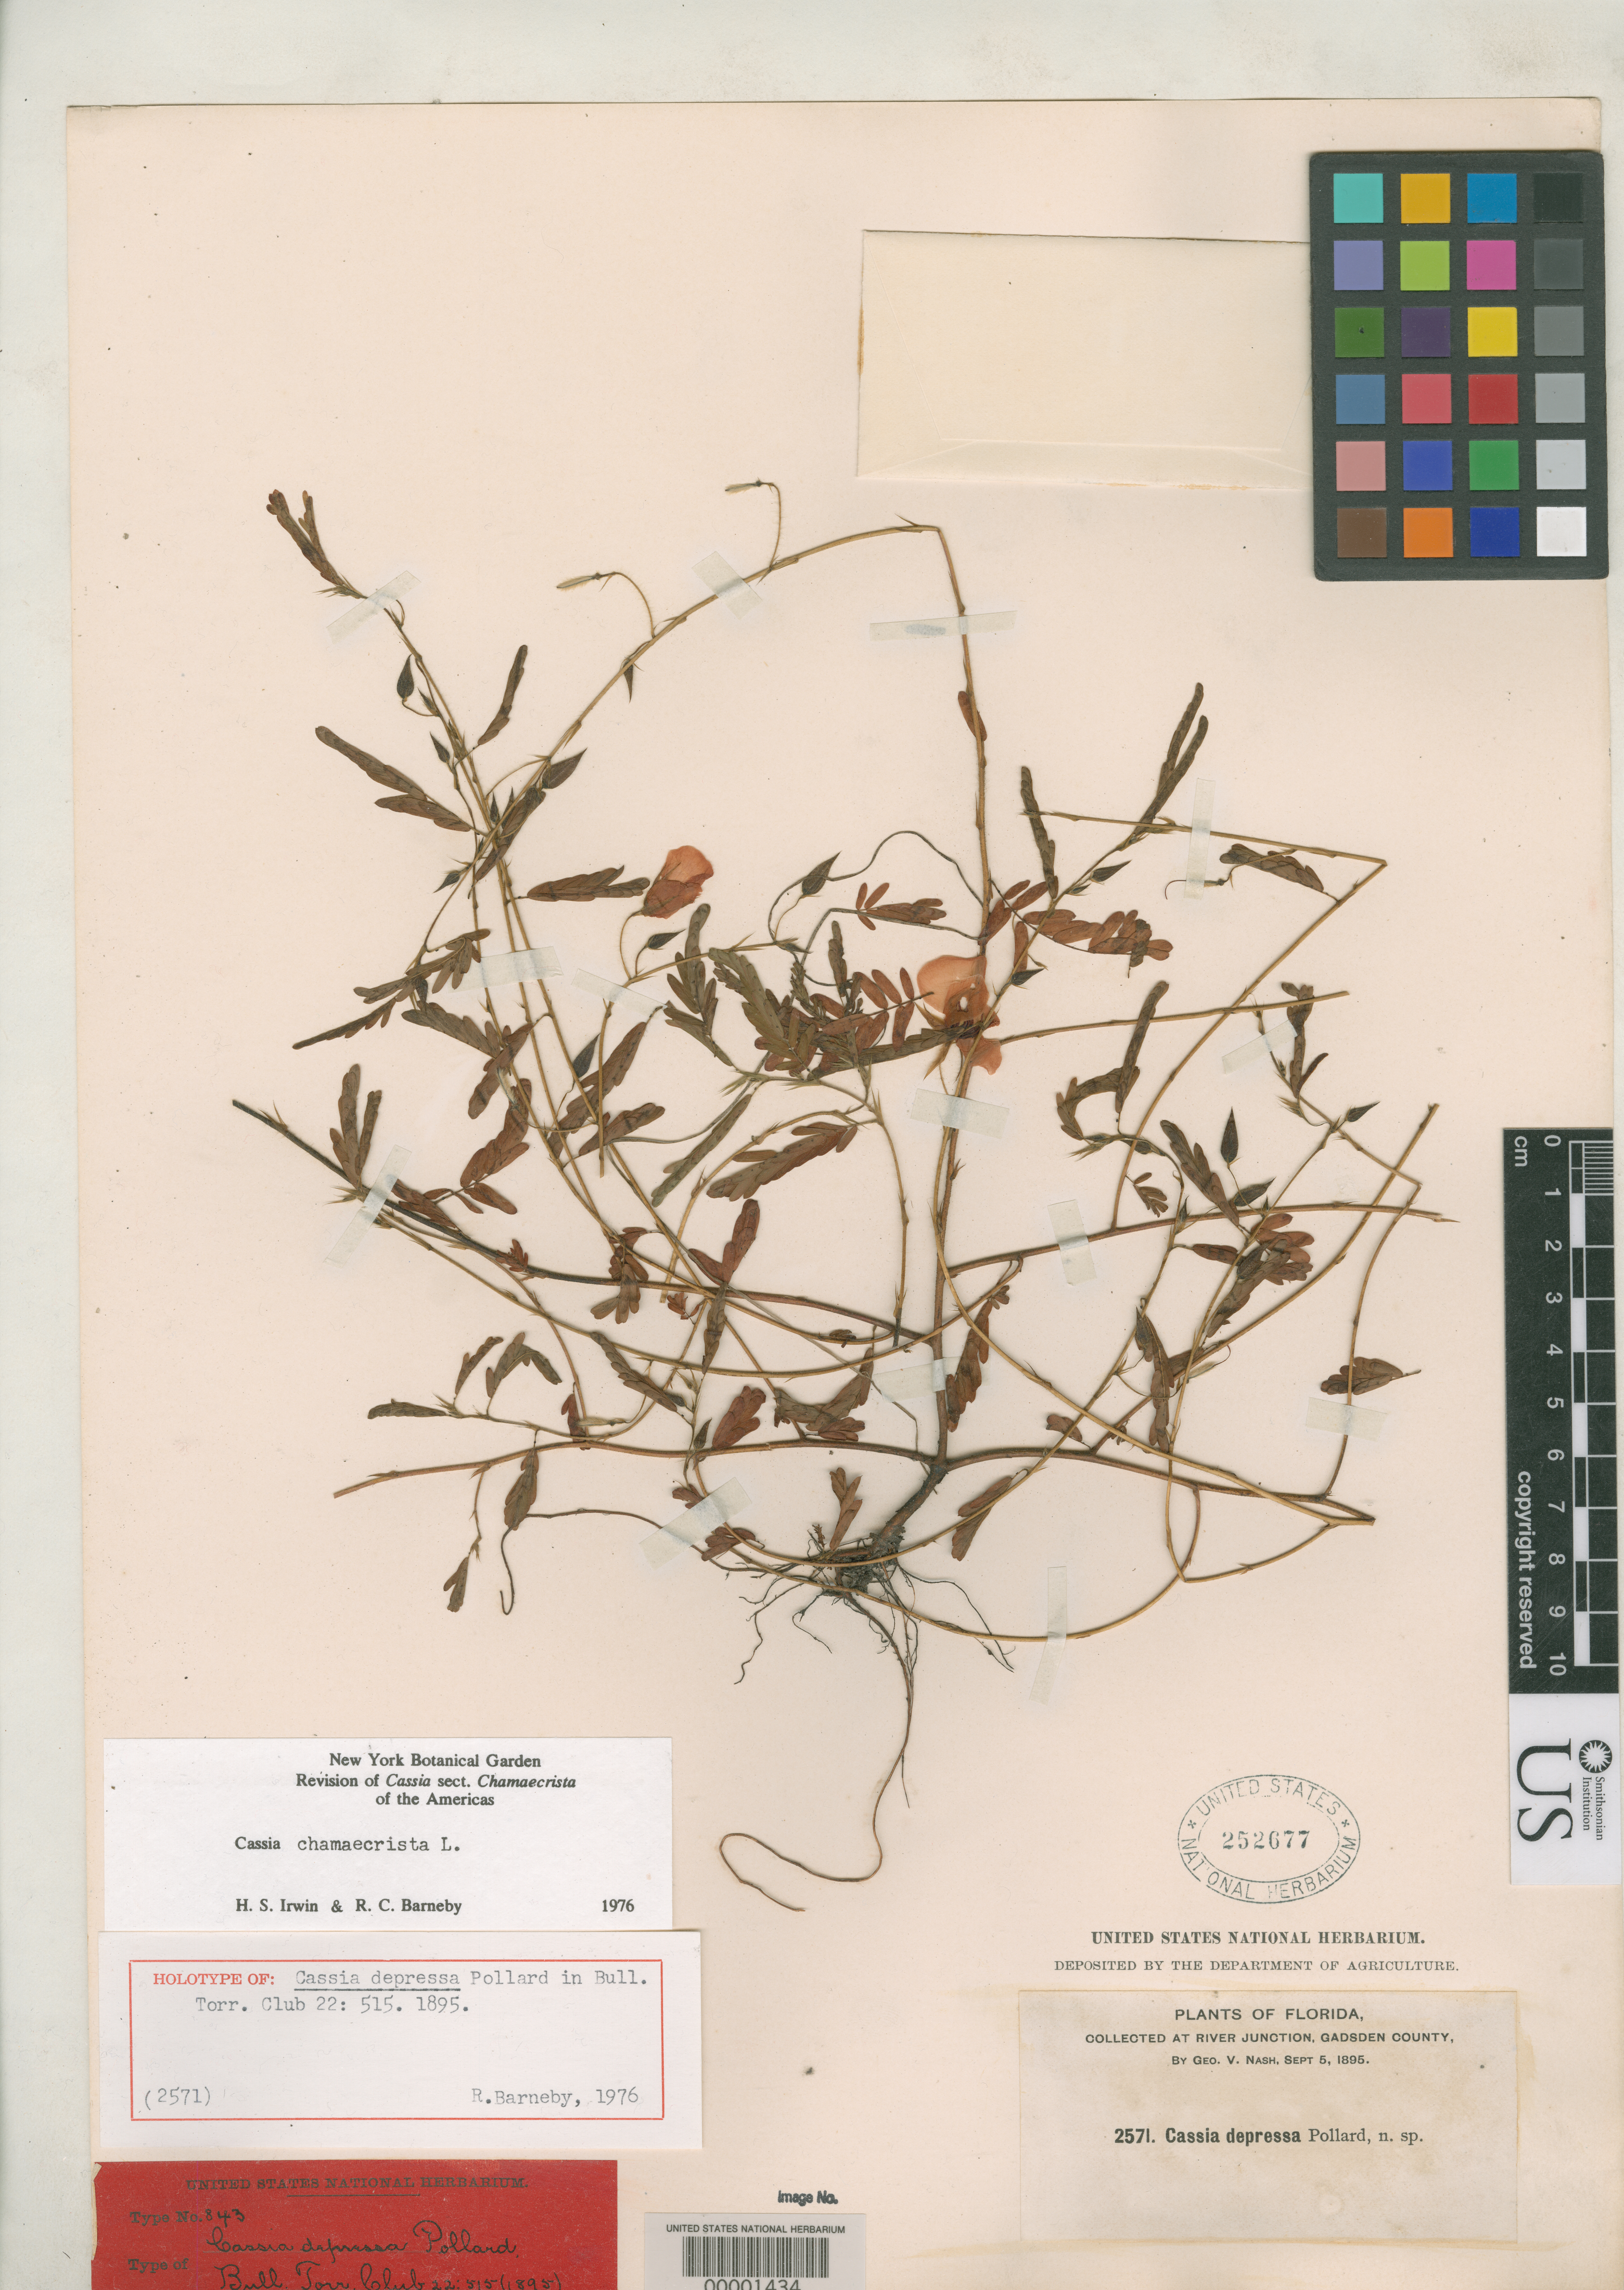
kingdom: Plantae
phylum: Tracheophyta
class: Magnoliopsida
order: Fabales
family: Fabaceae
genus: Cassia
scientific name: Cassia depressa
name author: Pollard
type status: Isosyntype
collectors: G. V. Nash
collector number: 2571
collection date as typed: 05 Sep 1895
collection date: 1895-09-05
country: United States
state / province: Florida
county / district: Gadsden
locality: Chattahoochee "River Junction".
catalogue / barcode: US 252677